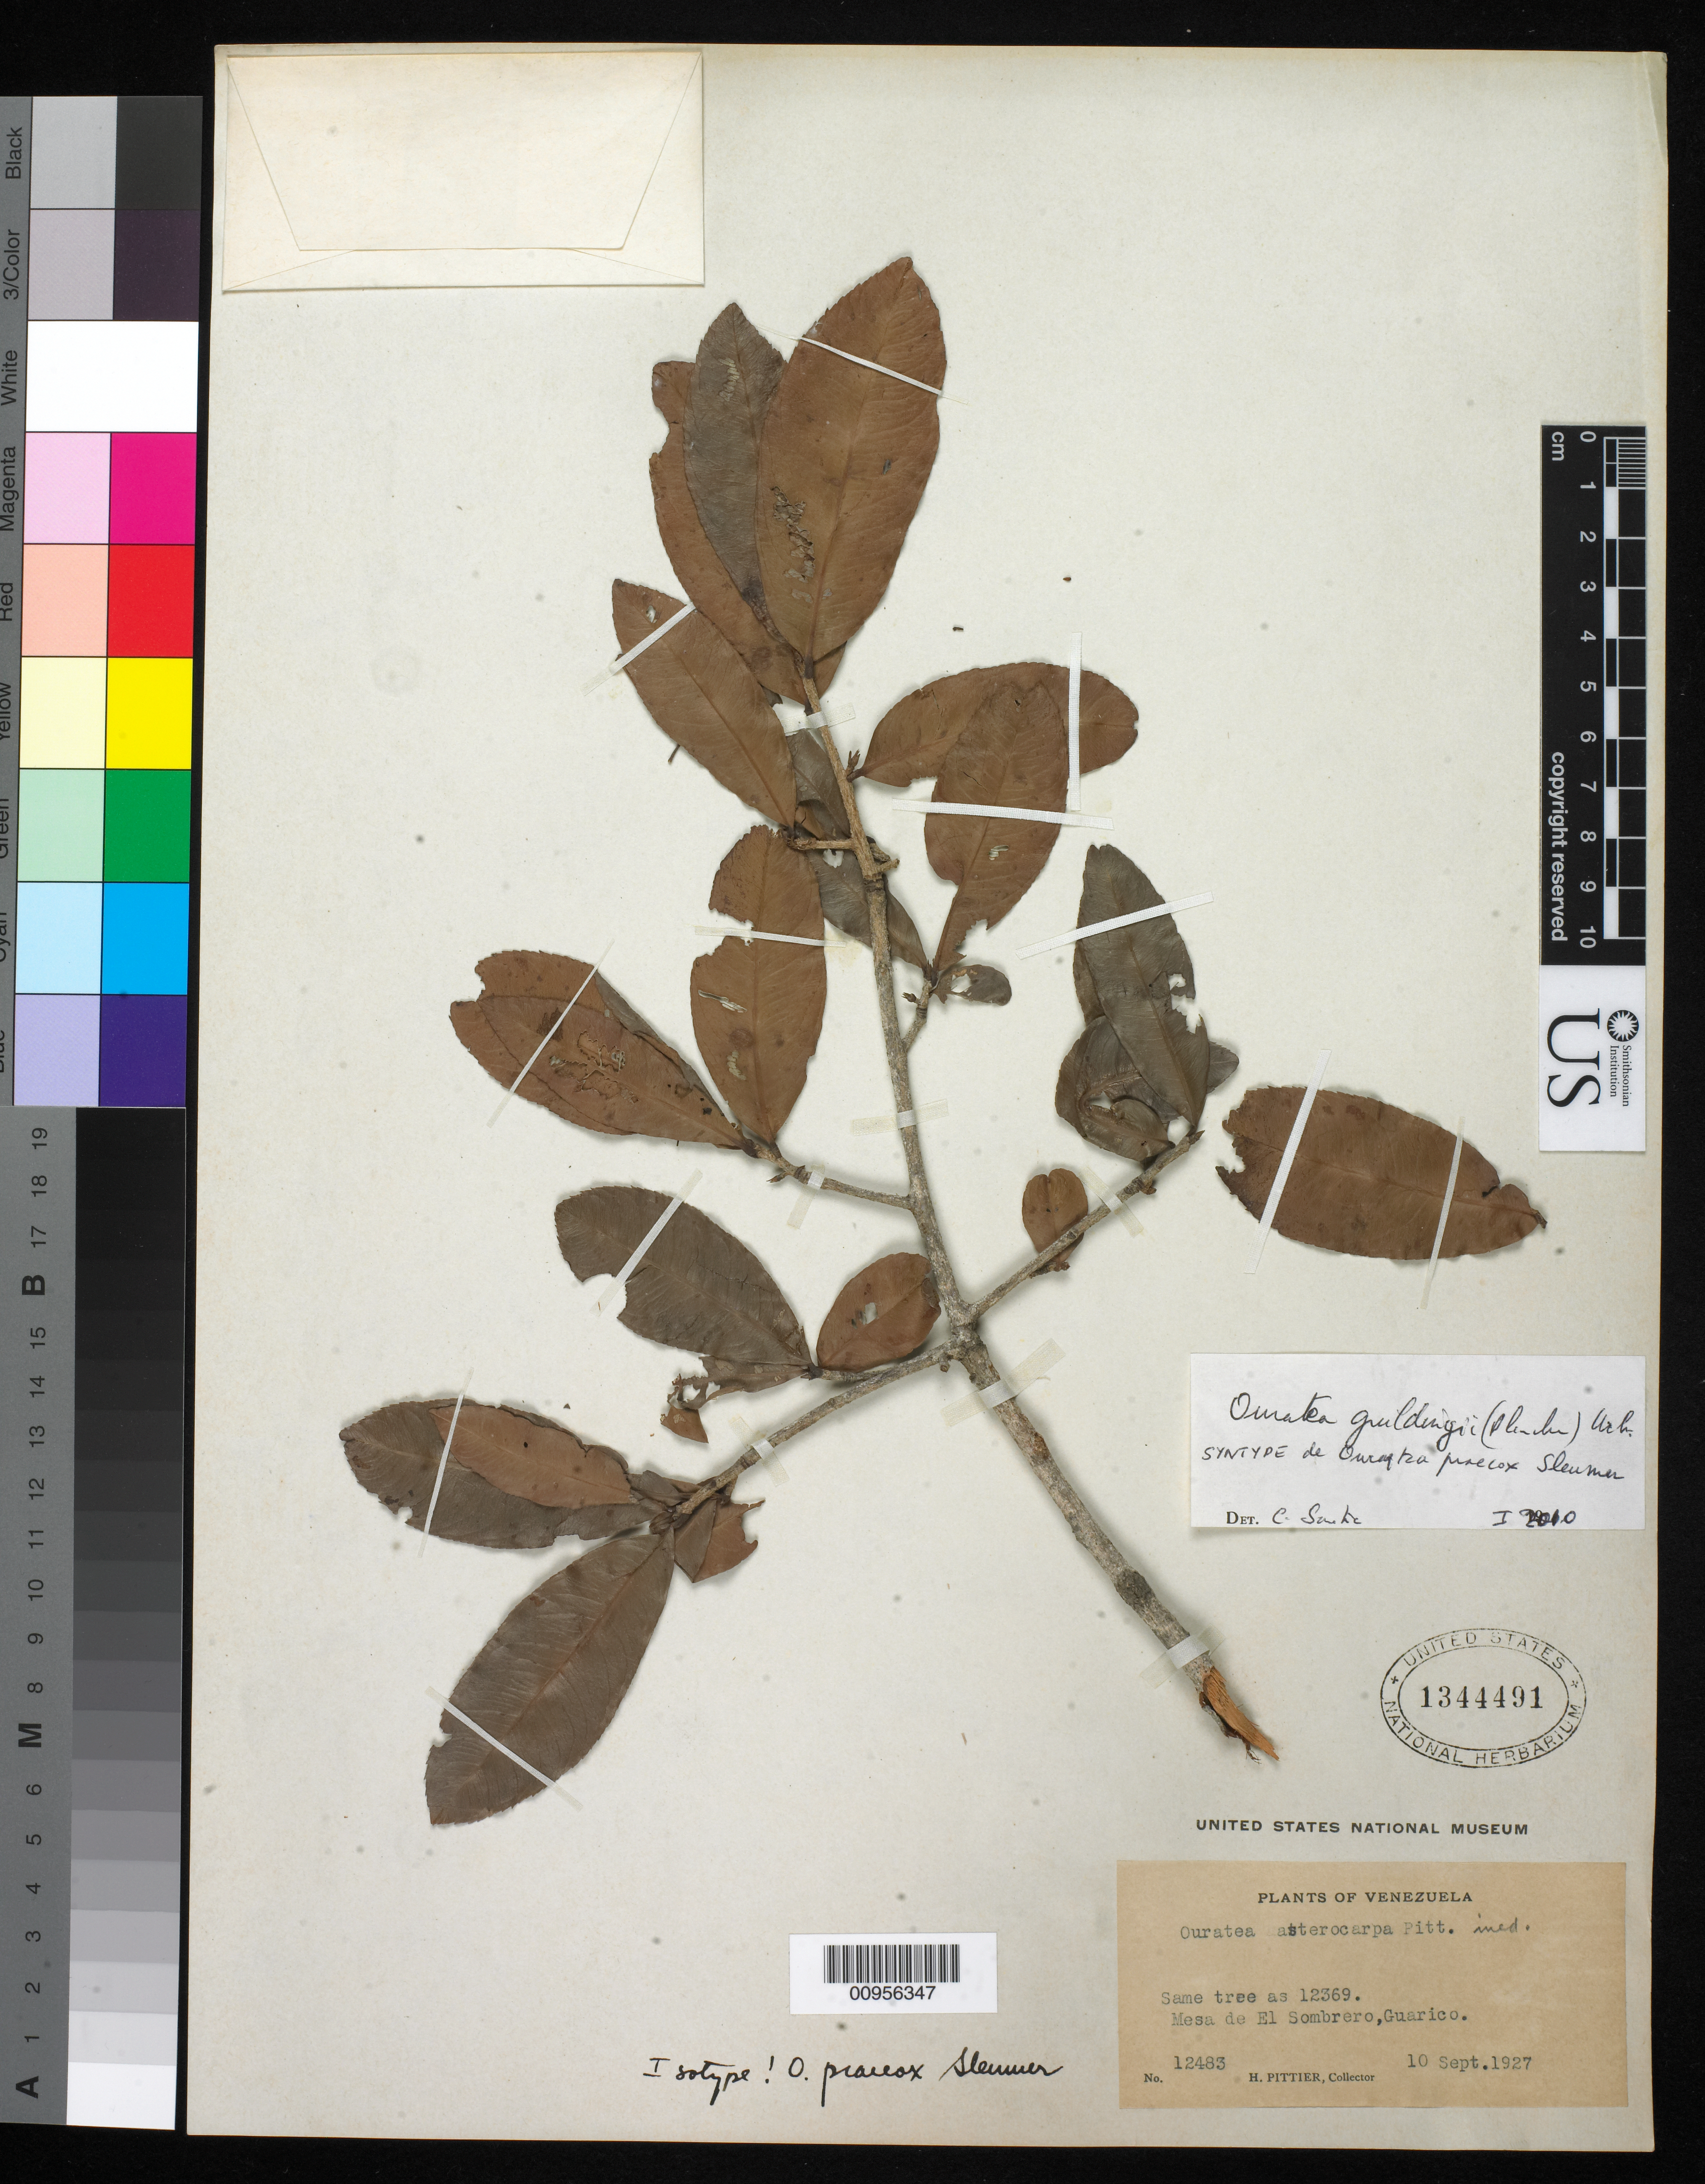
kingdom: Plantae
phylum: Tracheophyta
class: Magnoliopsida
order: Malpighiales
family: Ochnaceae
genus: Ouratea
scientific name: Ouratea praecox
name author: Sleumer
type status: Syntype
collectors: H. F. Pittier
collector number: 12483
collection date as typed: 10 Sep 1927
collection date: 1927-09-10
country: Venezuela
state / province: Guárico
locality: Mesa del Sombrero.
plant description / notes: Syntypes apparently collected from same tree on different dates.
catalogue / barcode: US 1344491